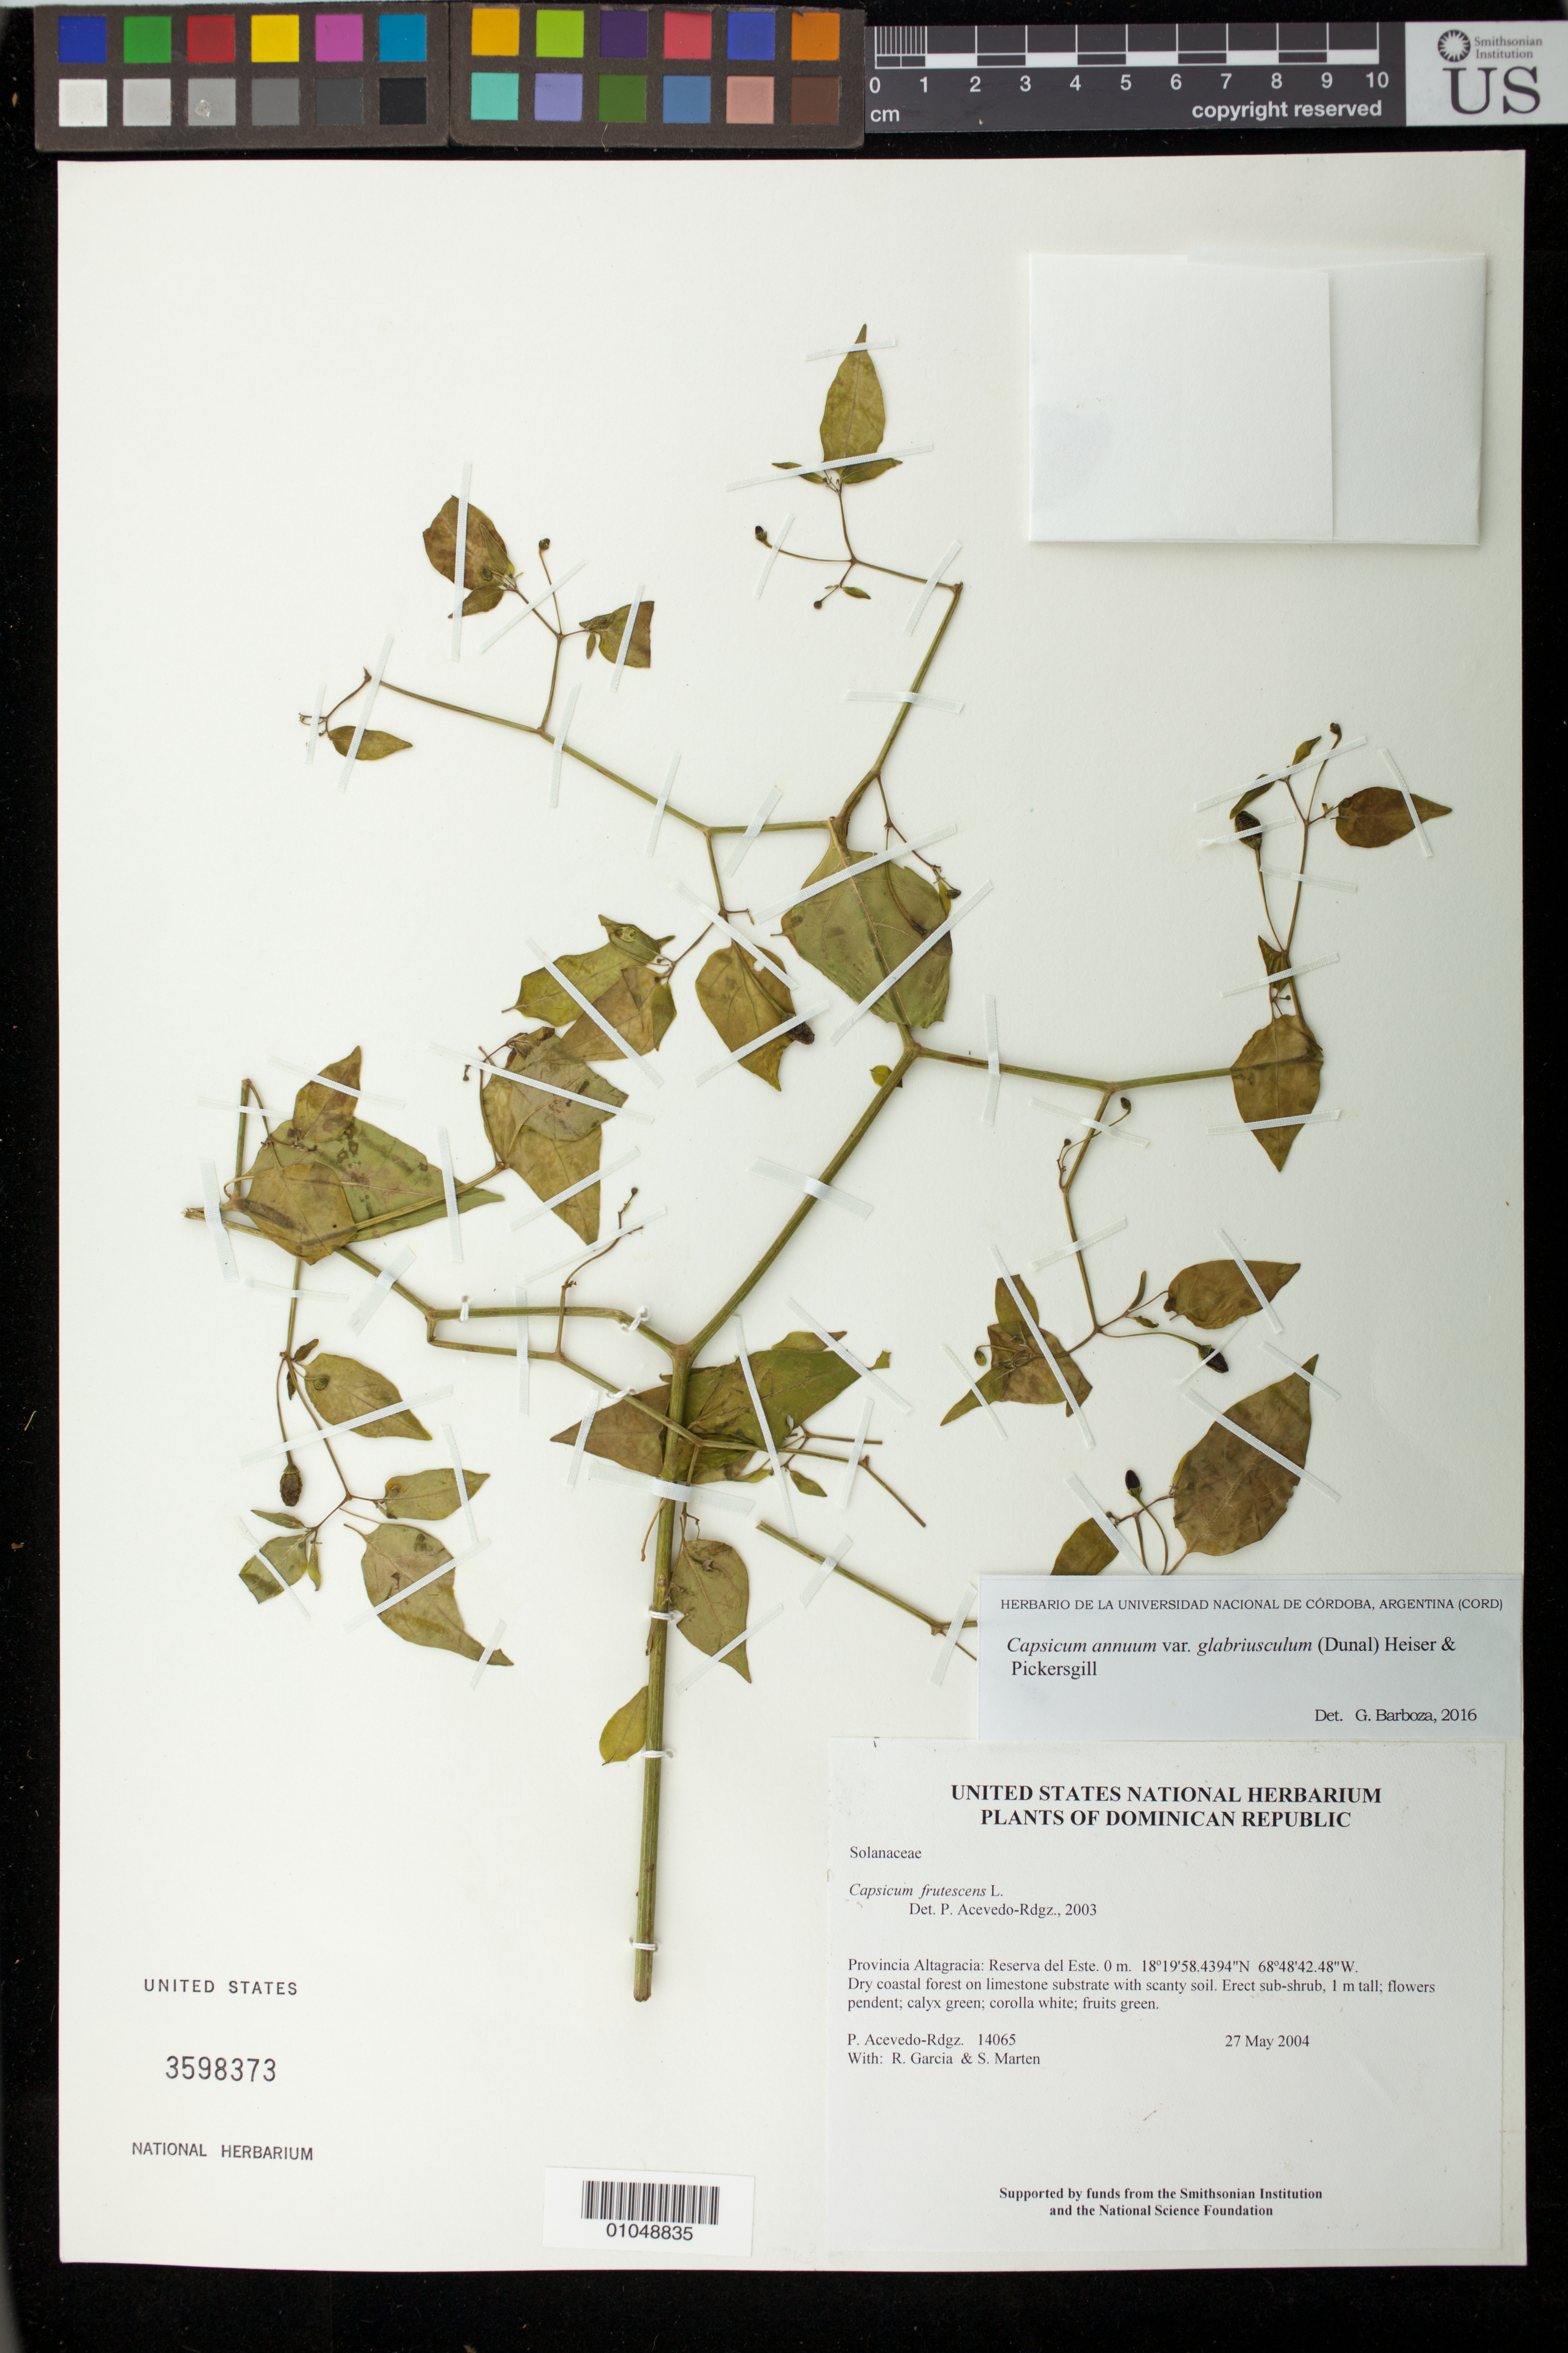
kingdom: Plantae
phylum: Tracheophyta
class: Magnoliopsida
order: Solanales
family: Solanaceae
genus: Capsicum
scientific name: Capsicum annuum var. glabriusculum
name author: (Dunal) Heiser & Pickersgill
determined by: Barboza, G. E., (CORD), Museo Botanico - Cordoba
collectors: P. Acevedo-Rodr., R. G. García & S. Marten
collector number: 14065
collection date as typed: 27 May 2004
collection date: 2004-05-27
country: Dominican Republic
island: Hispaniola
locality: Provincia Altagracia: Reserva del Este.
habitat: Dry coastal forest on limestone substrate with scanty soil.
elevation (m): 0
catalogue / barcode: US 3598373